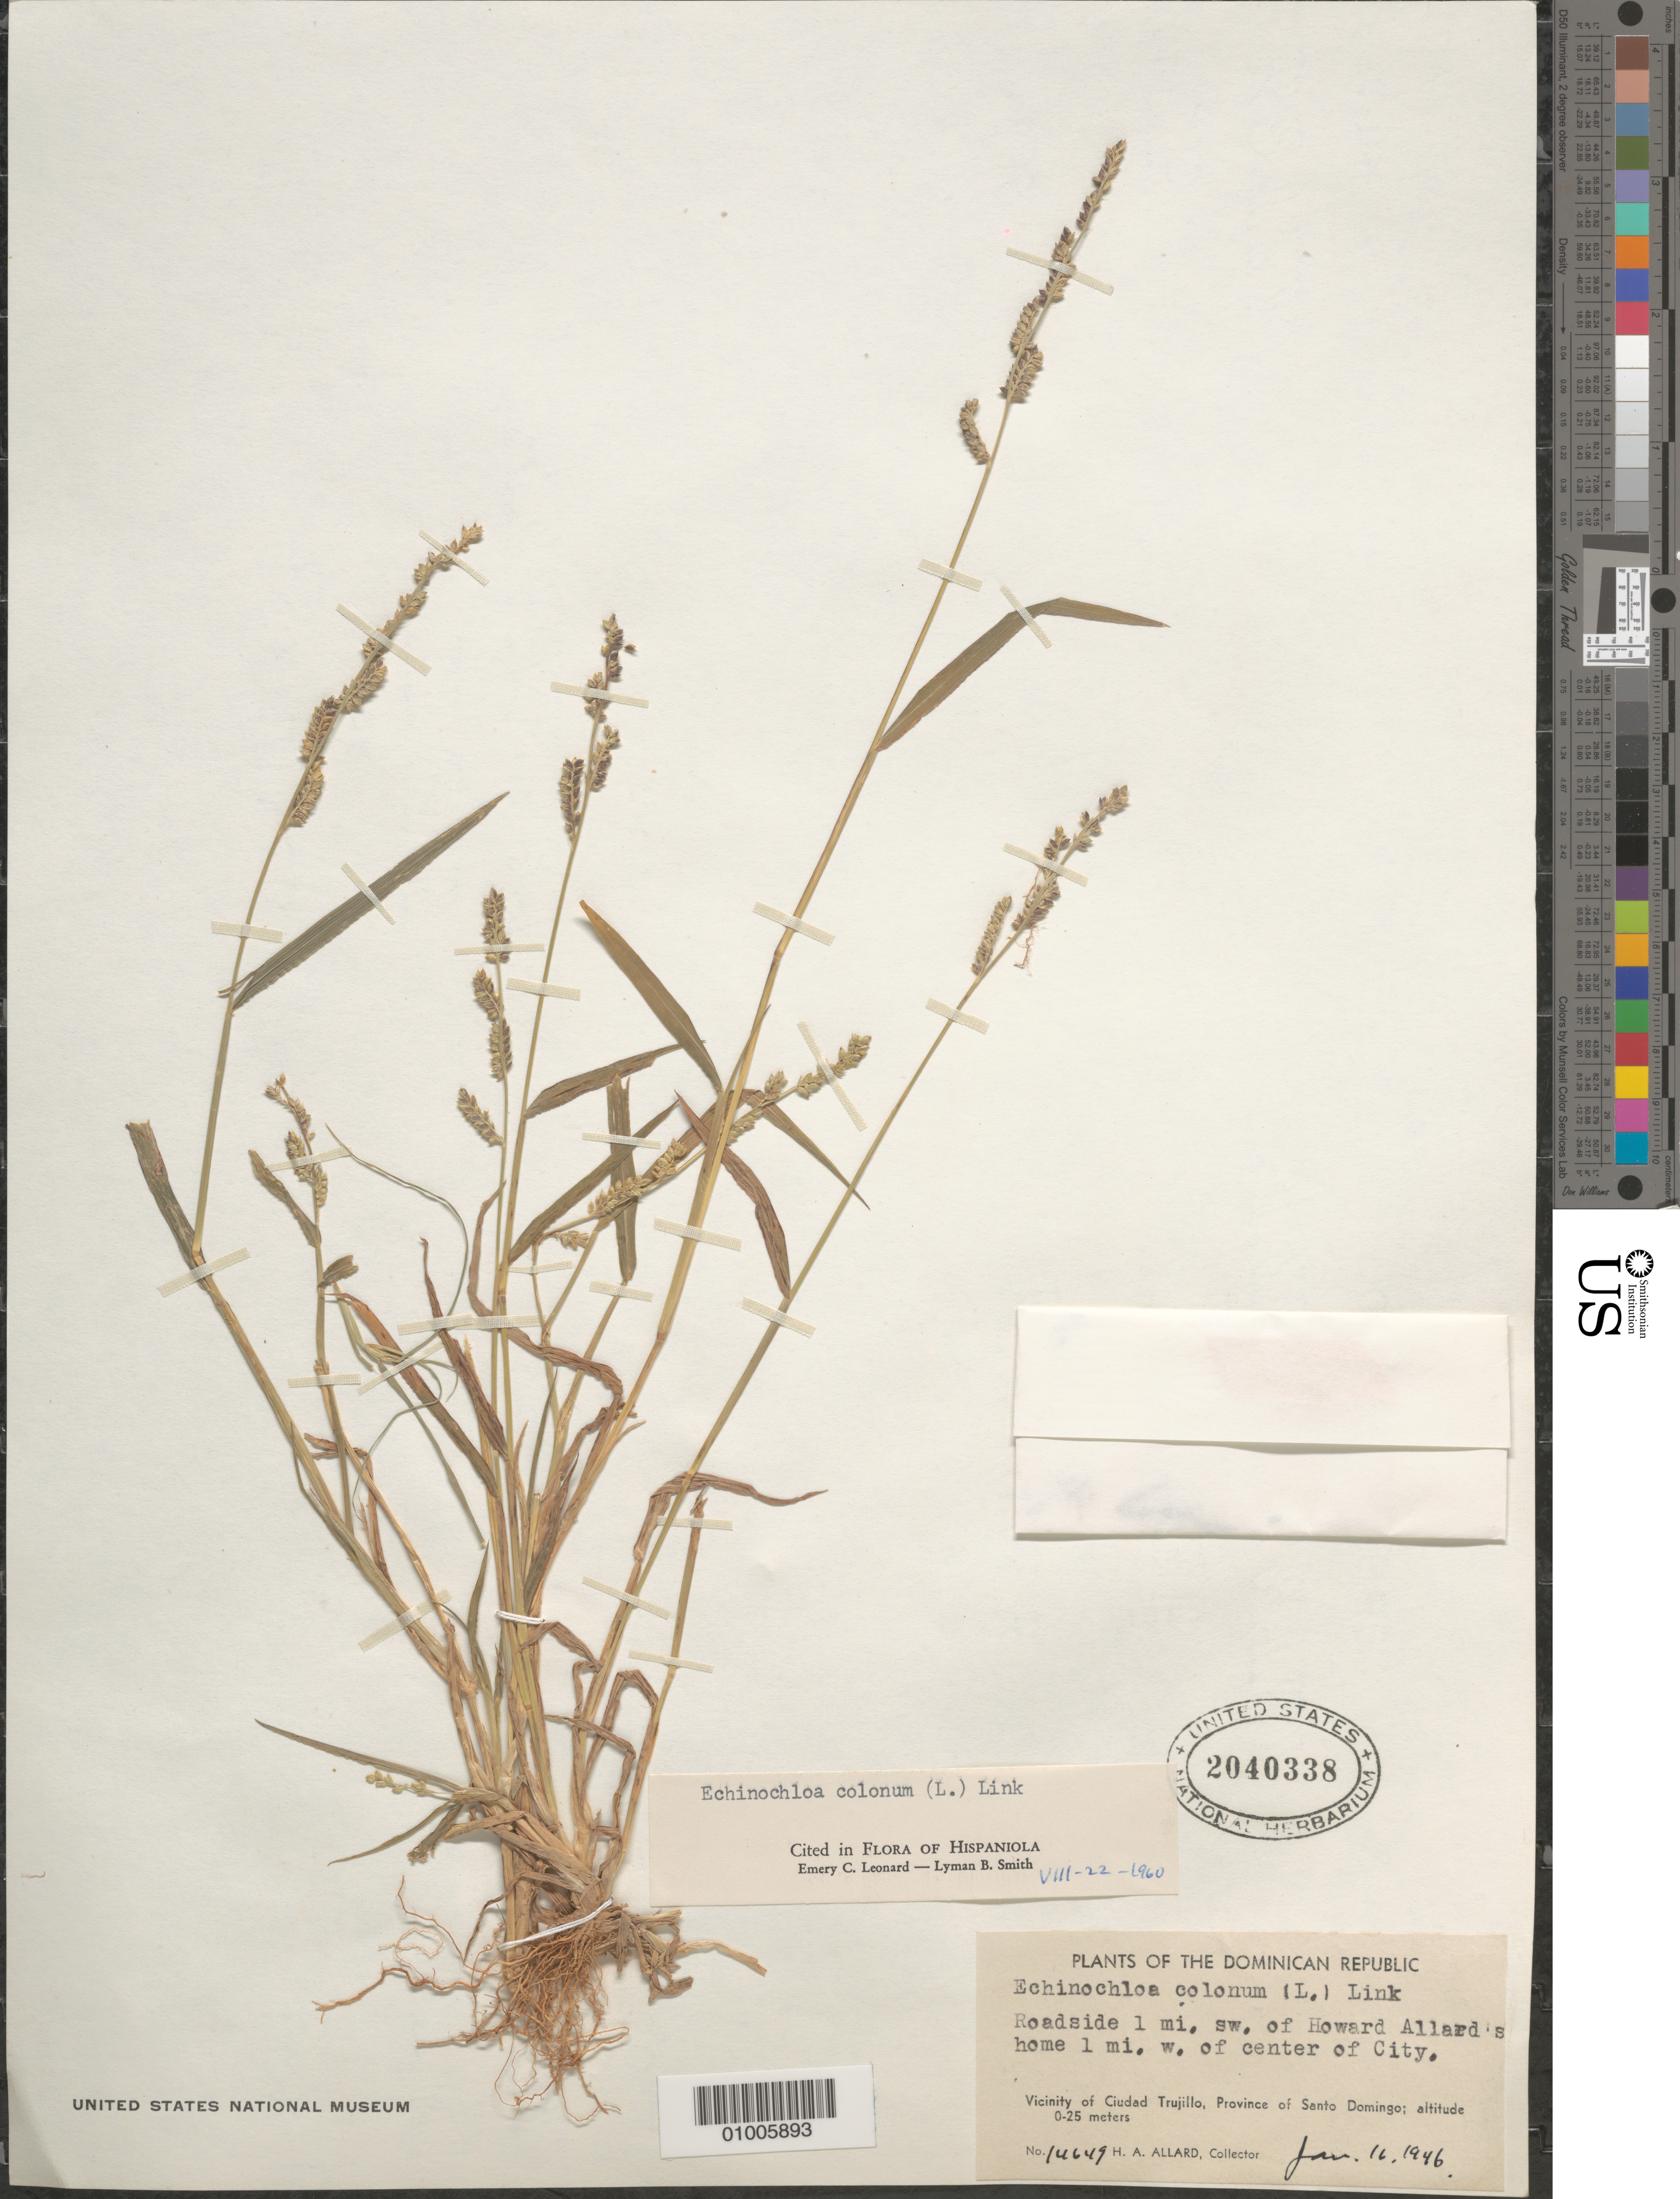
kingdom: Plantae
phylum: Tracheophyta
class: Liliopsida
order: Poales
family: Poaceae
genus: Echinochloa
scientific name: Echinochloa colona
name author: (L.) Link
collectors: H. A. Allard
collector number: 14649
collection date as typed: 16 Jan 1946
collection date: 1946-01-16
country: Dominican Republic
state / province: La Vega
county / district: Santo Domingo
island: Hispaniola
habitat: roadside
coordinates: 0 N, 0 E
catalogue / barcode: US 2040338